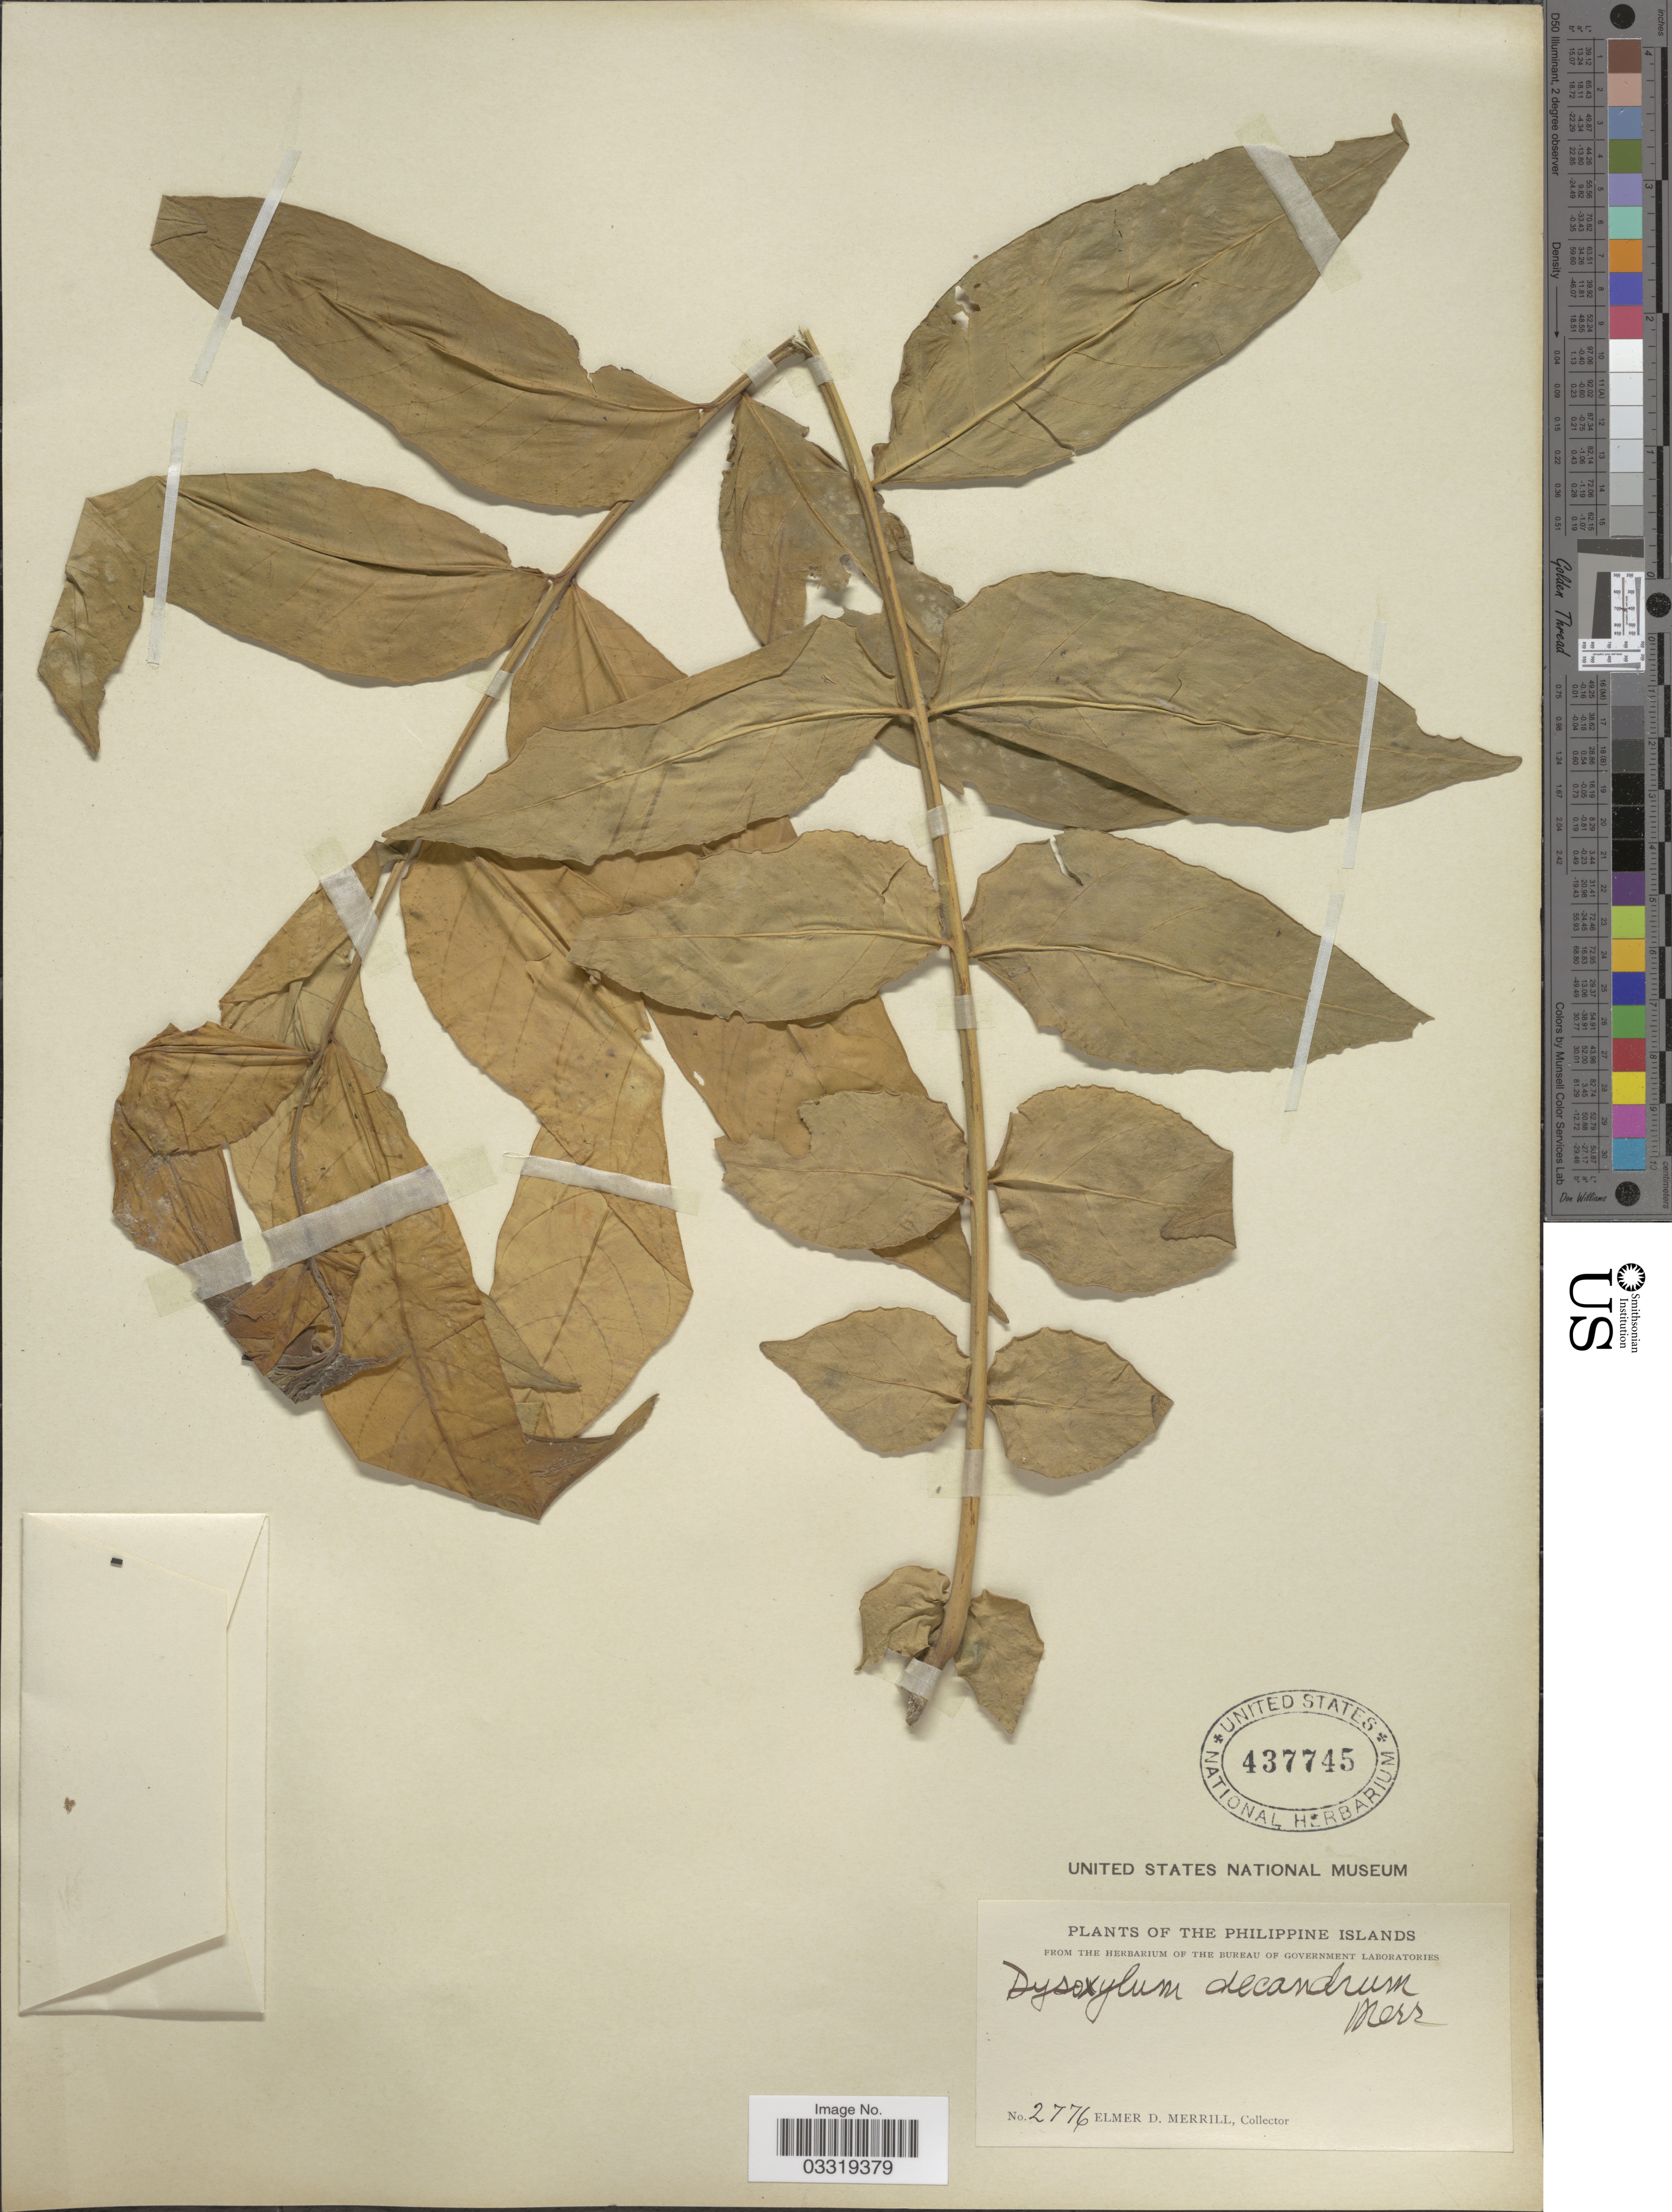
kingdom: Plantae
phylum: Tracheophyta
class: Magnoliopsida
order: Sapindales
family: Meliaceae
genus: Didymocheton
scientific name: Didymocheton gaudichaudianus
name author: A. Juss.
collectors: E. D. Merrill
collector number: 2776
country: Philippines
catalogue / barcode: US 437745